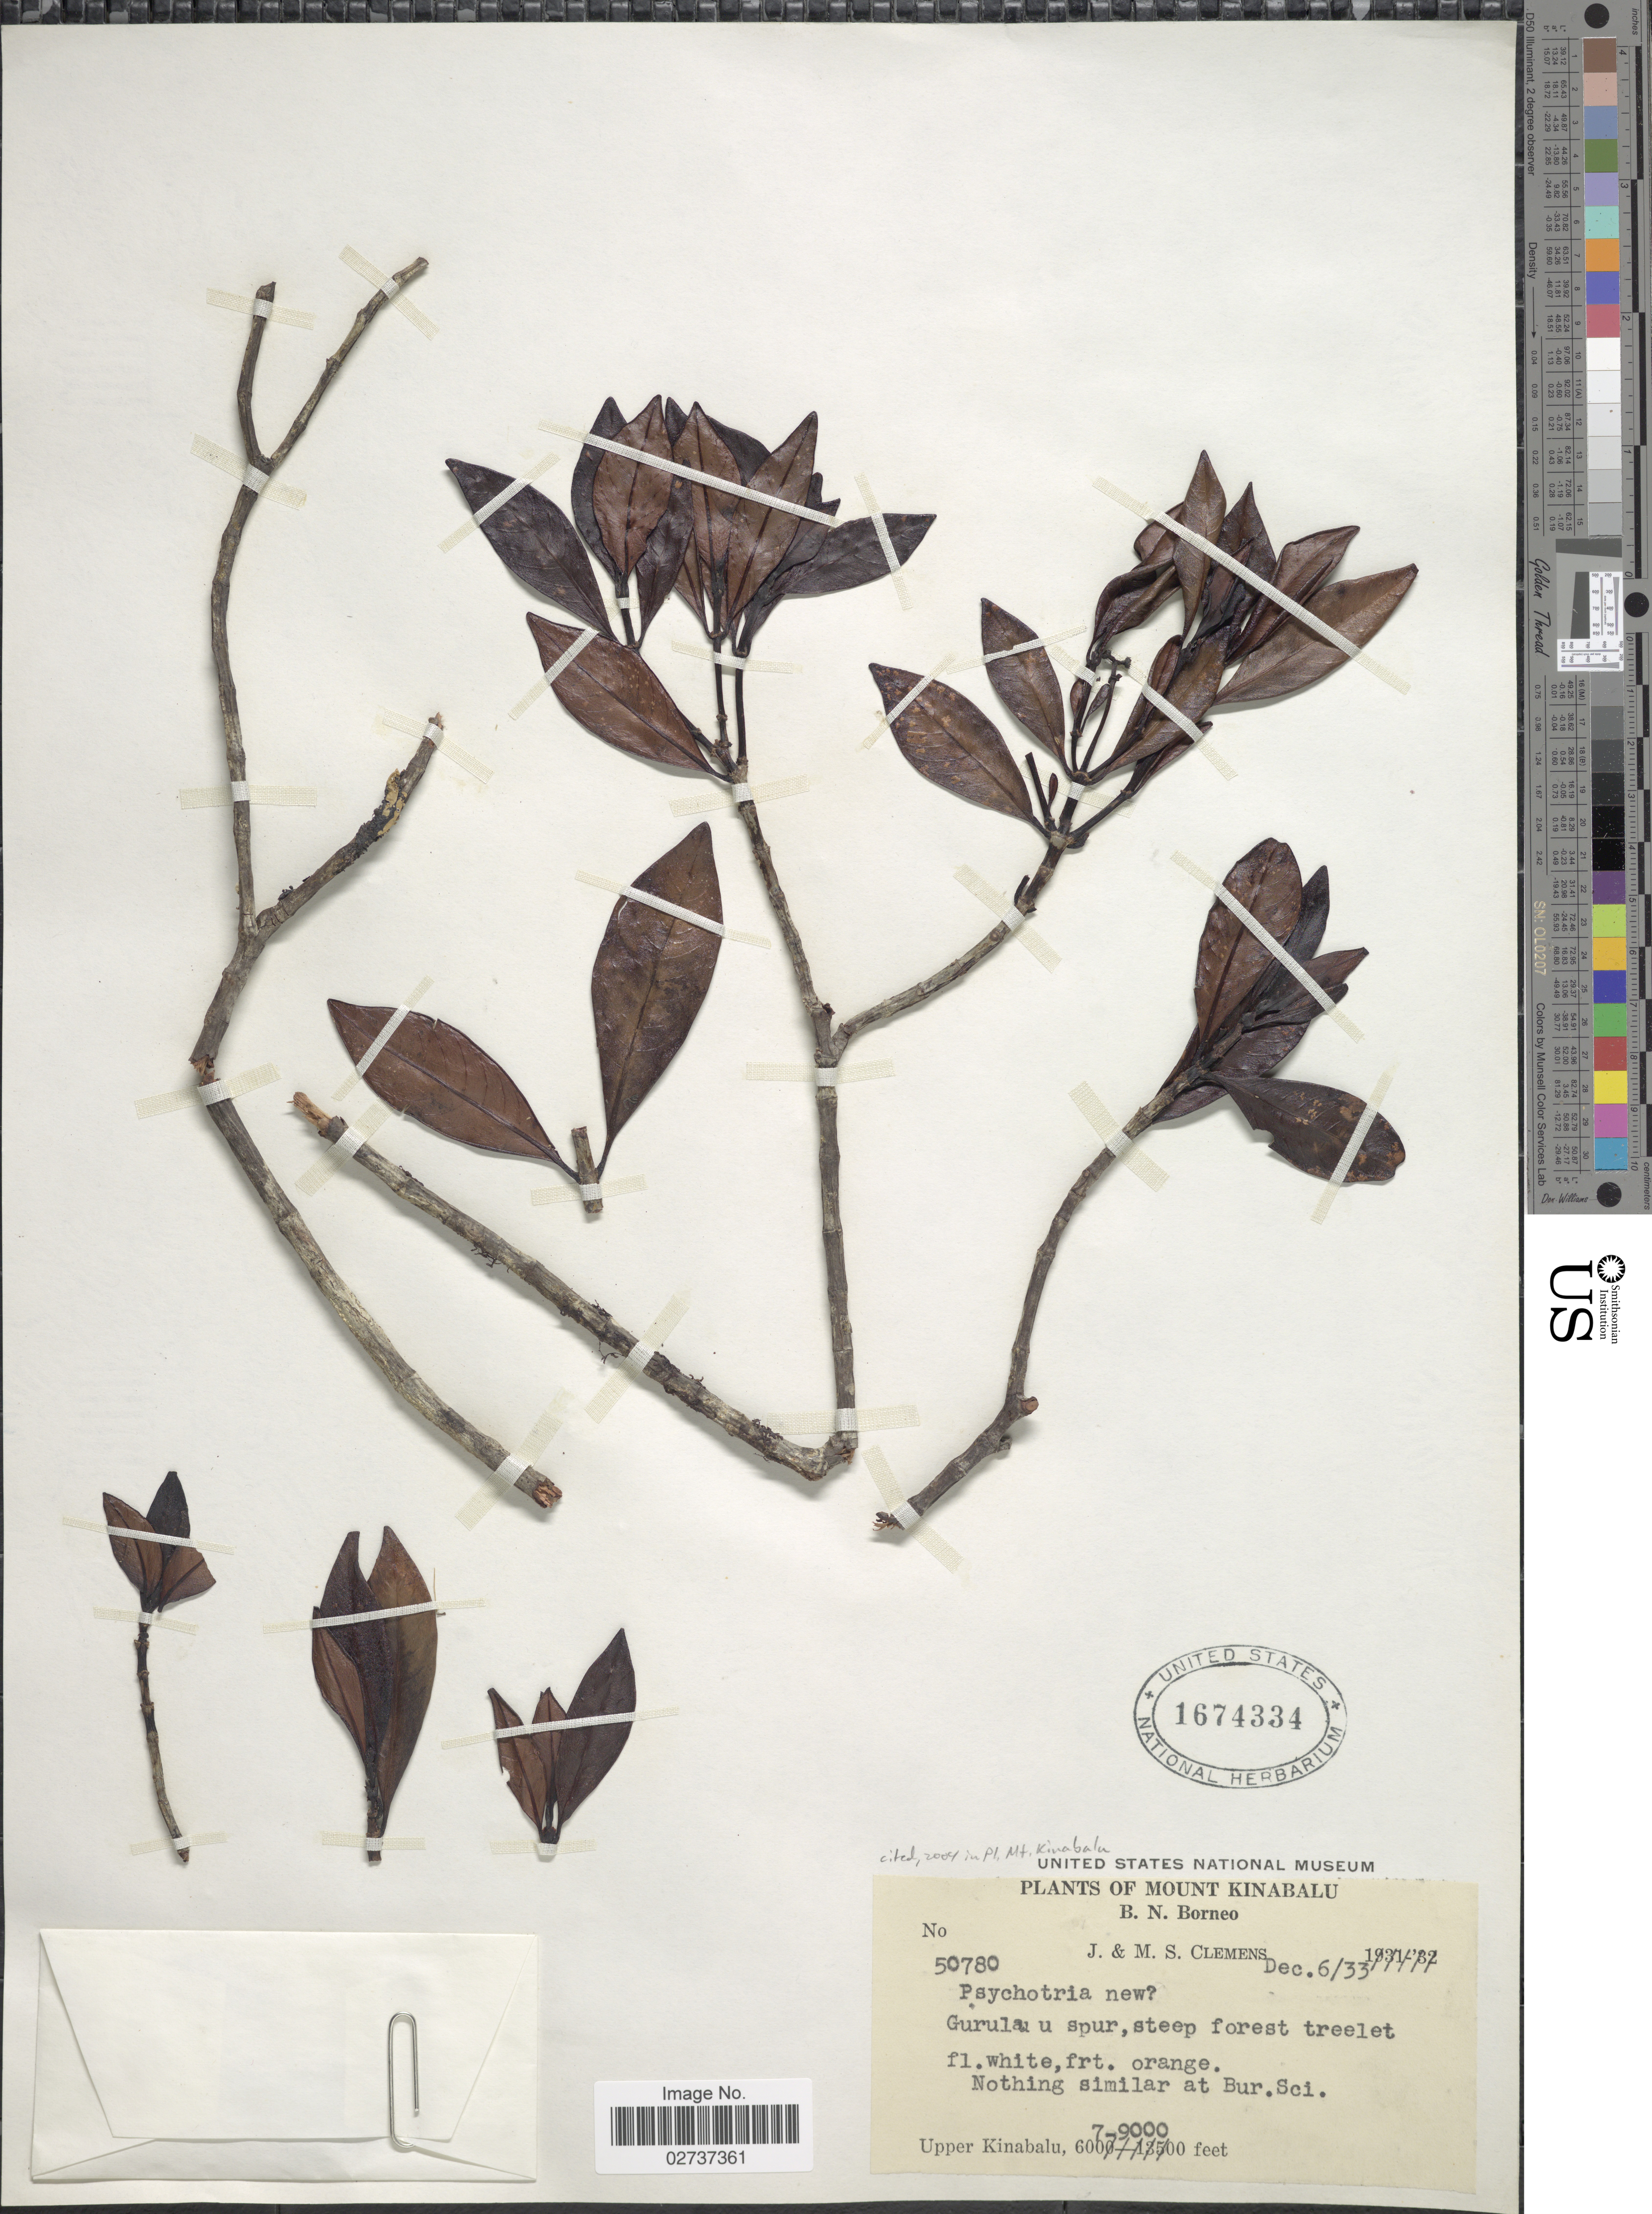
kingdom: Plantae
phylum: Tracheophyta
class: Magnoliopsida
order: Gentianales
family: Rubiaceae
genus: Psychotria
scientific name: Psychotria sp.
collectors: J. Clemens & M. S. Clemens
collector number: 50780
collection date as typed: Transcribed d/m/y: 6/12/33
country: Malaysia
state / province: Sabah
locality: Mount Kinabalu. B.N. Borneo. Upper Kinabalu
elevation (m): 2134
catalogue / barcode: US 1674334